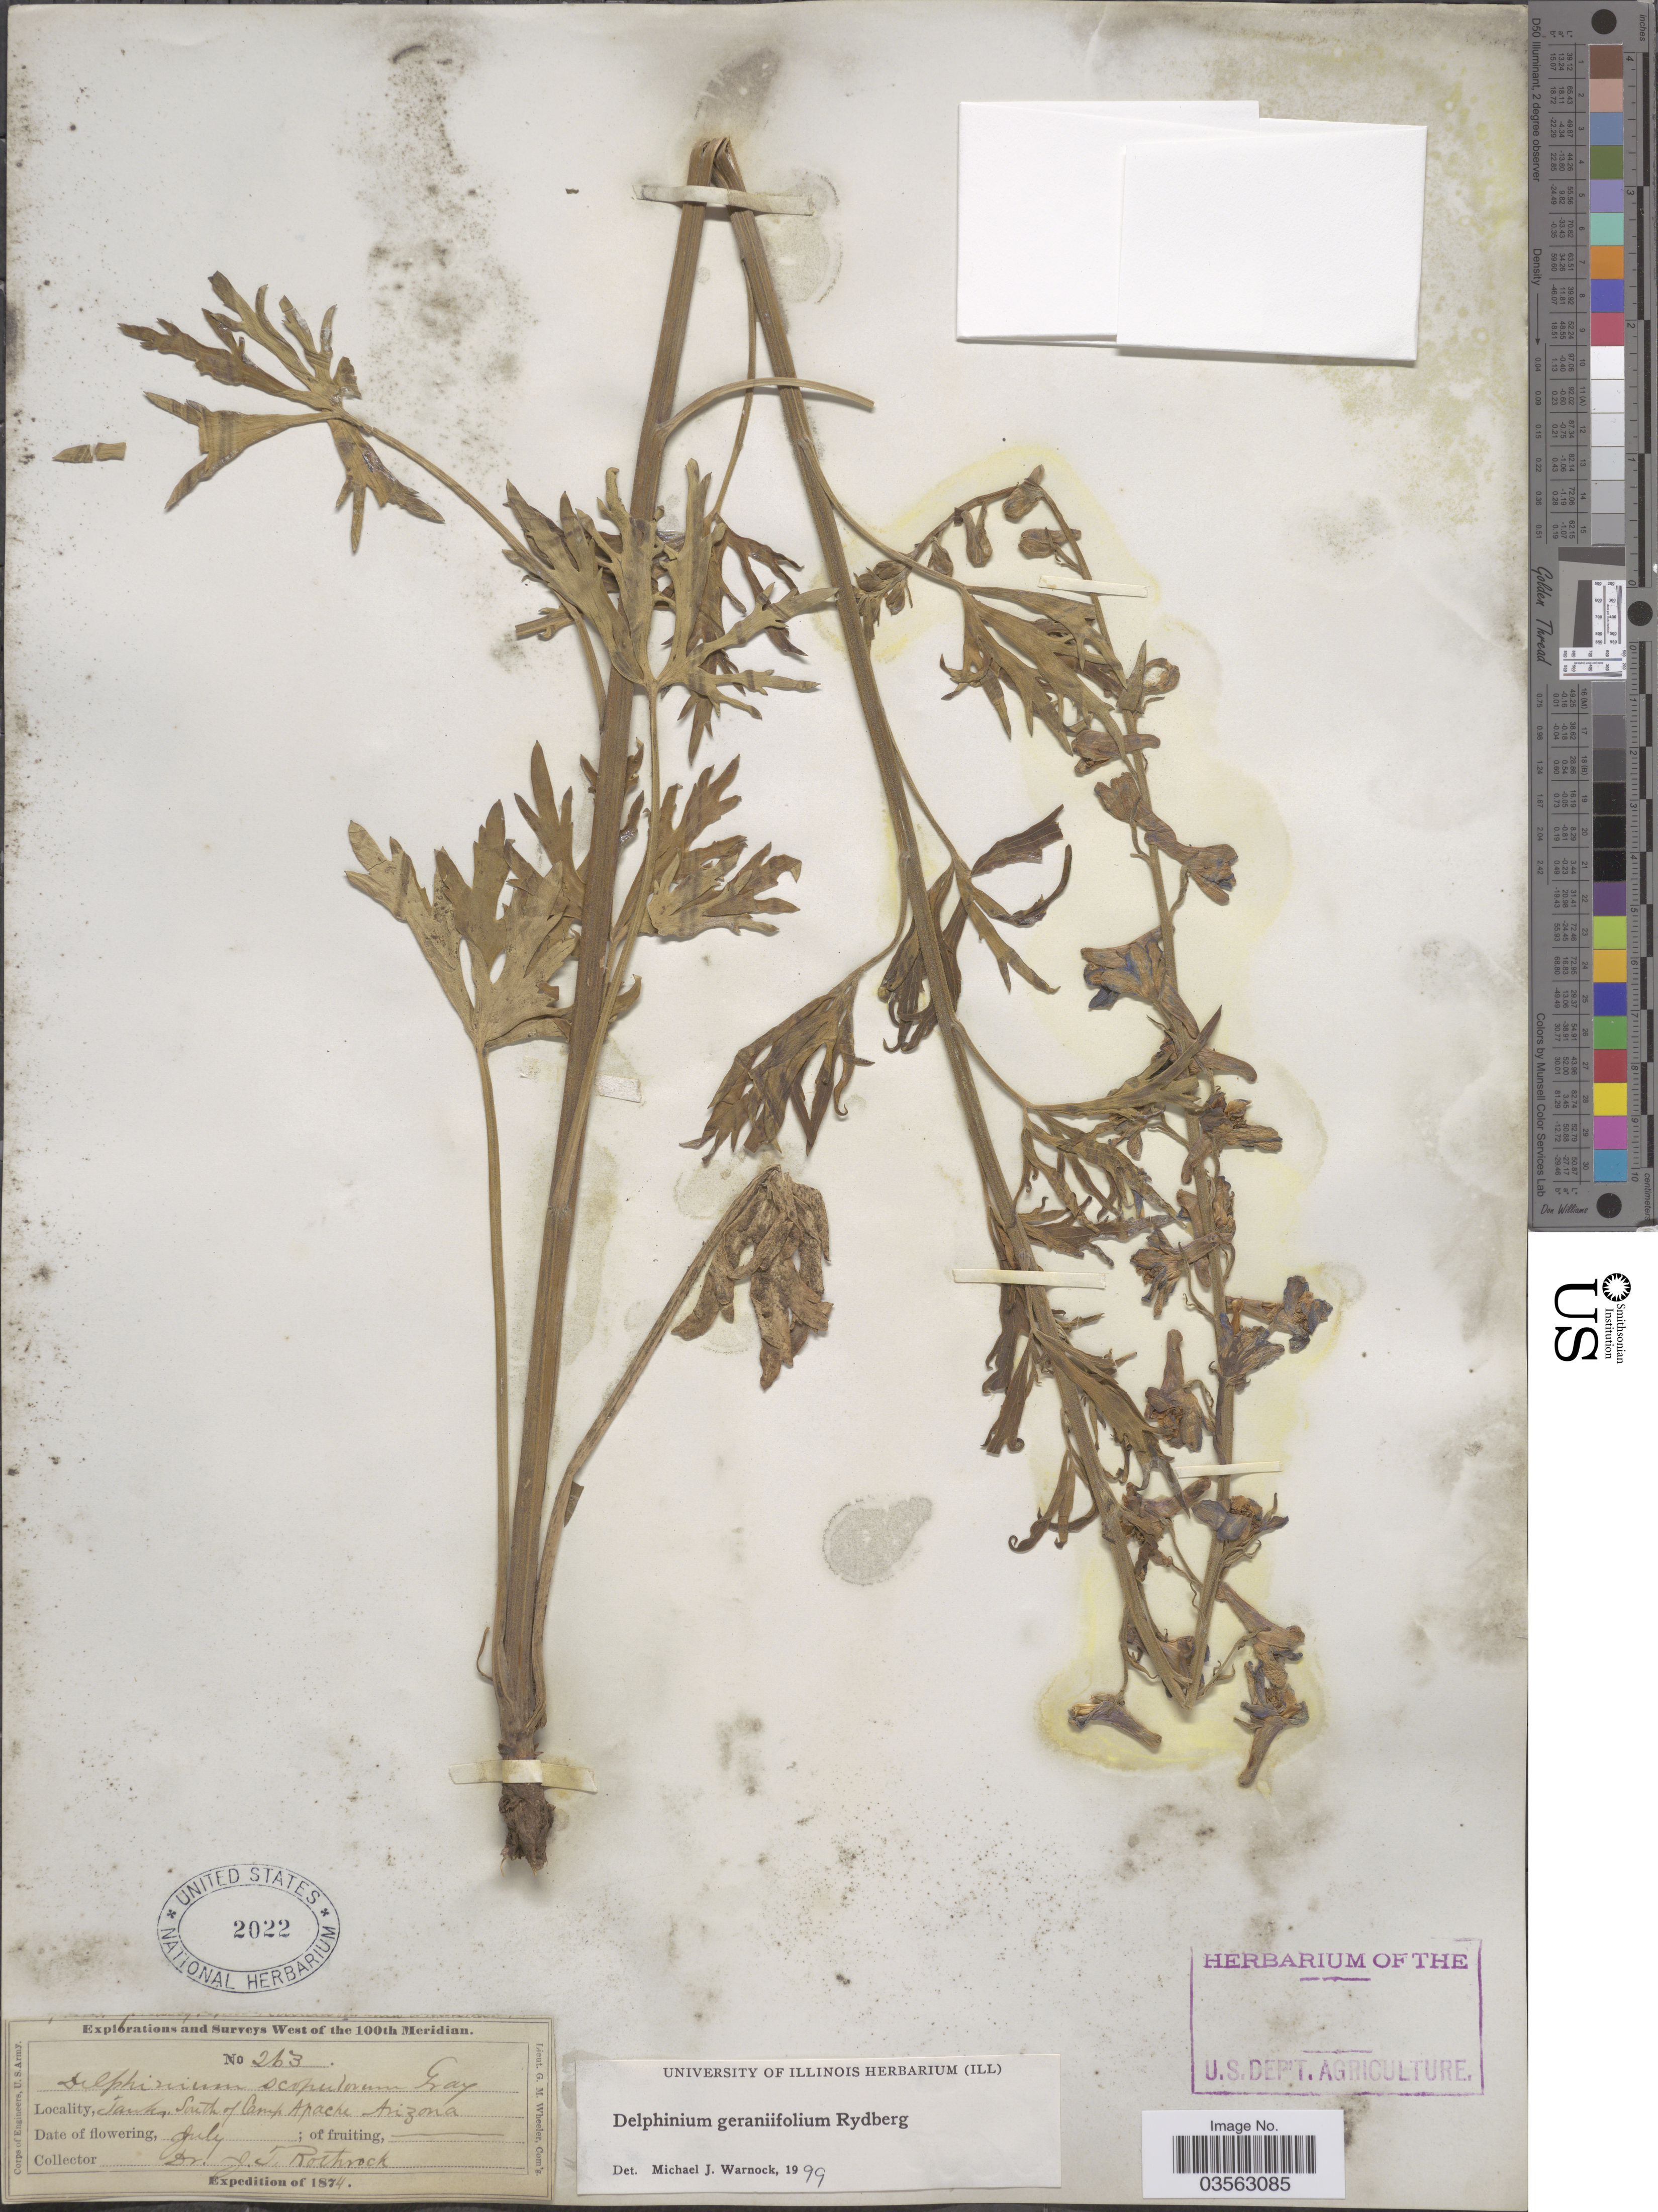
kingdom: Plantae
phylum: Tracheophyta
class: Magnoliopsida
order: Ranunculales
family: Ranunculaceae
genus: Delphinium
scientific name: Delphinium geraniifolium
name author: Rydb.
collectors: J. T. Rothrock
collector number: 263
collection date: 1874-07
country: United States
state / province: Arizona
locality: West of the 100th Meridian. Tawka, South of Camp Apache.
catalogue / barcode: US 2022